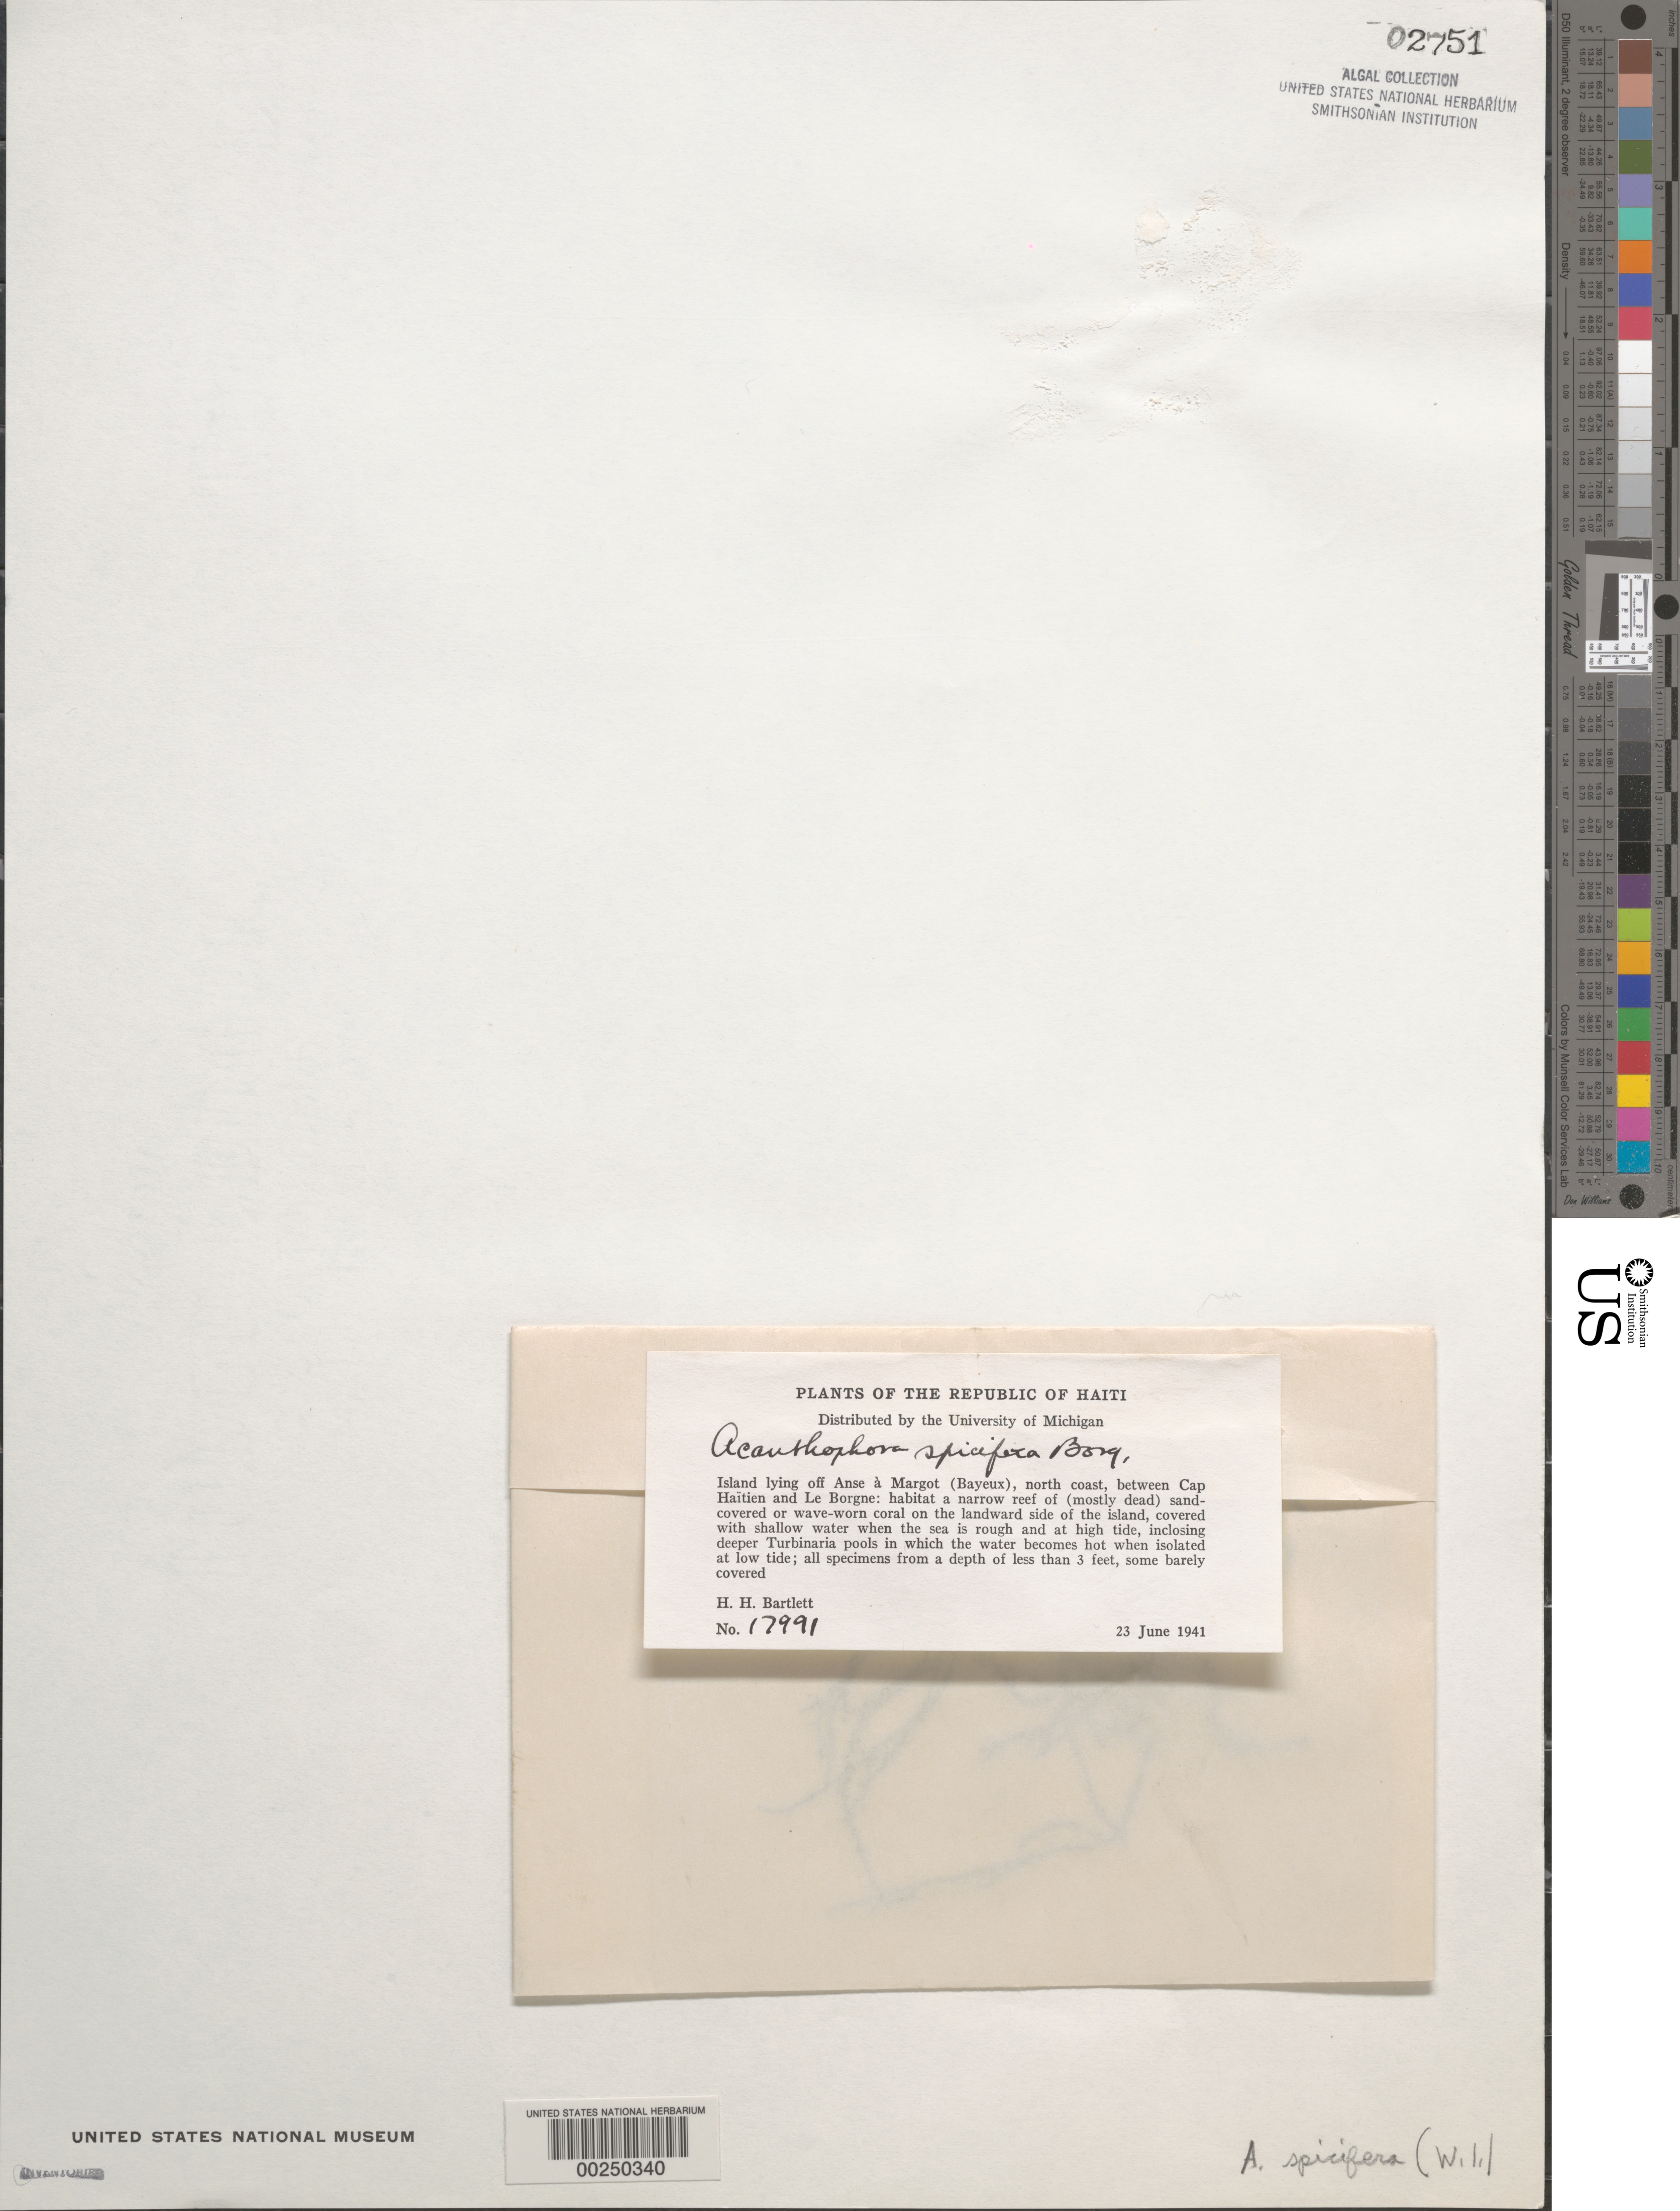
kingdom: Plantae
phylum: Rhodophyta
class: Florideophyceae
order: Ceramiales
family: Rhodomelaceae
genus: Acanthophora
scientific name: Acanthophora spicifera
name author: (Vahl) Børgesen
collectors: H. H. Bartlett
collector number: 17991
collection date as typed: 23 Jun 1941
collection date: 1941-06-23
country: Haiti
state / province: Nord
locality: Island off Anse a Margot (Bayeux), between Cap Haitien and Le Borgne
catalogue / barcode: US 2751